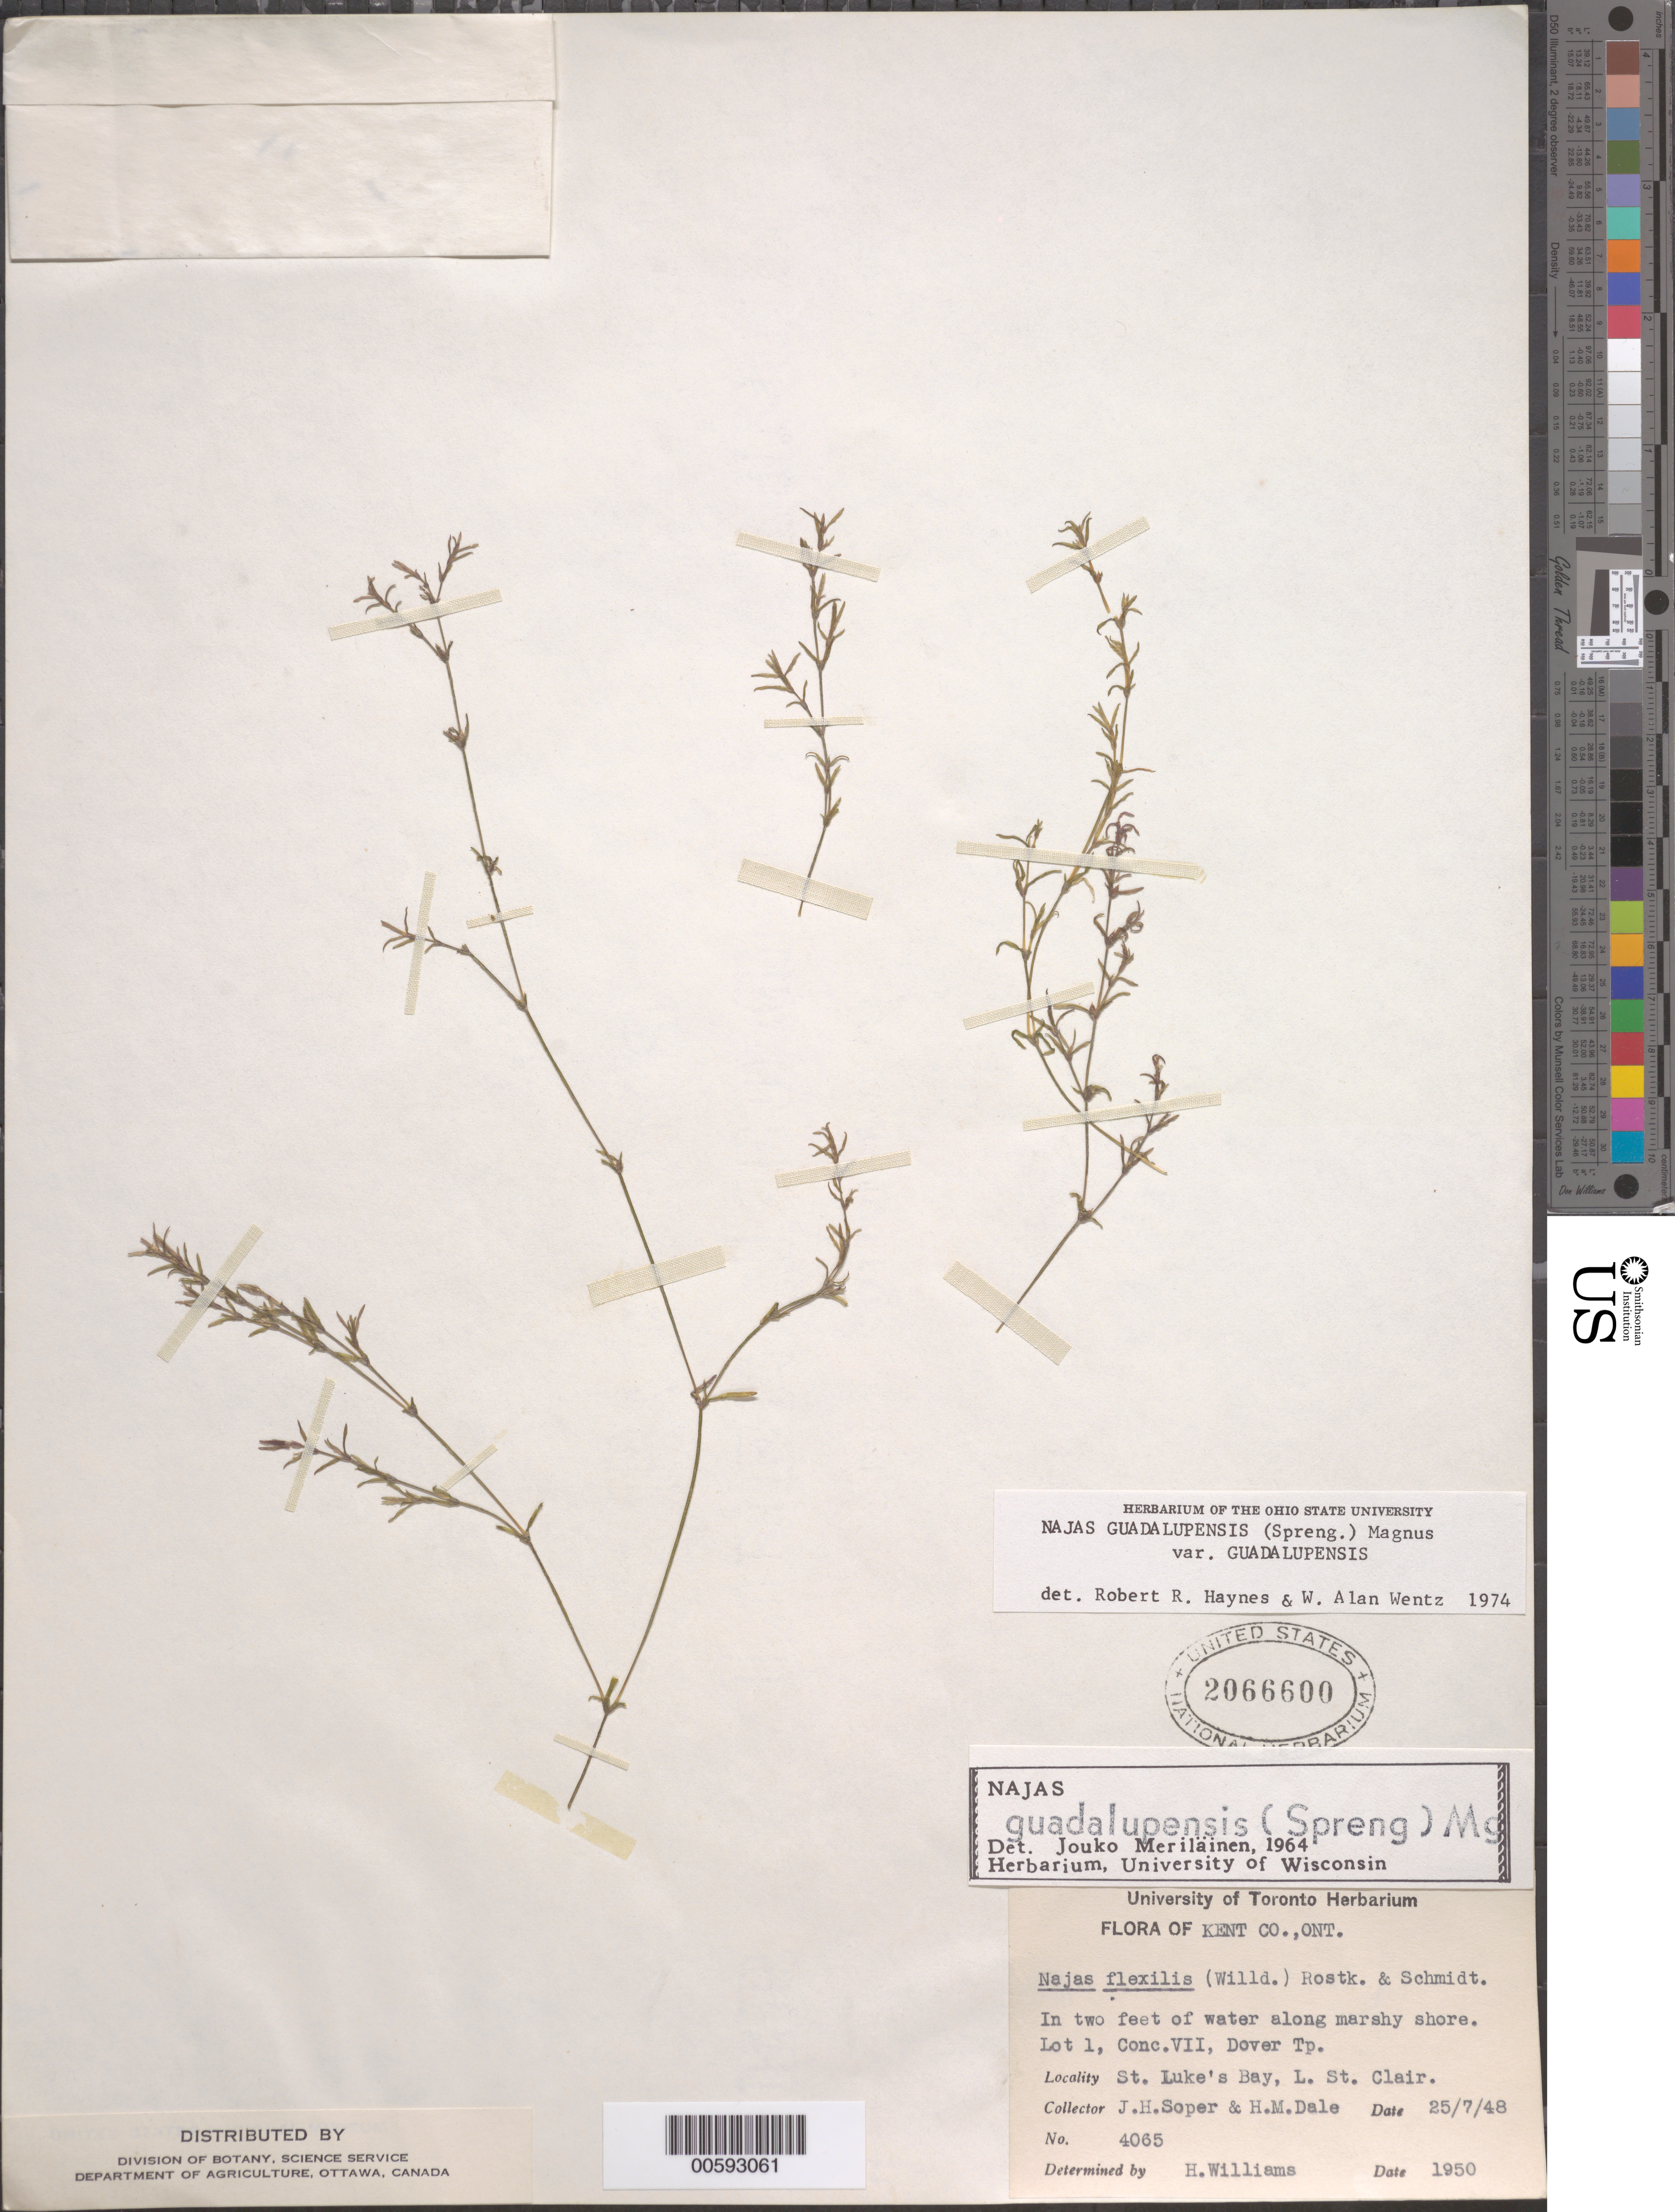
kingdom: Plantae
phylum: Tracheophyta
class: Liliopsida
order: Alismatales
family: Hydrocharitaceae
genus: Najas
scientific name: Najas guadalupensis var. guadalupensis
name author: (Spreng.) Magnus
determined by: Haynes, R. R.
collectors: J. H. Soper & H. M. Dale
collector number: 4065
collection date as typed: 25 Jul 1948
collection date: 1948-07-25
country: Canada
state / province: Ontario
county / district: Kent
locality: Dover Tp., St. Luke's Bay, L. St, Clair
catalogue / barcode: US 2066600